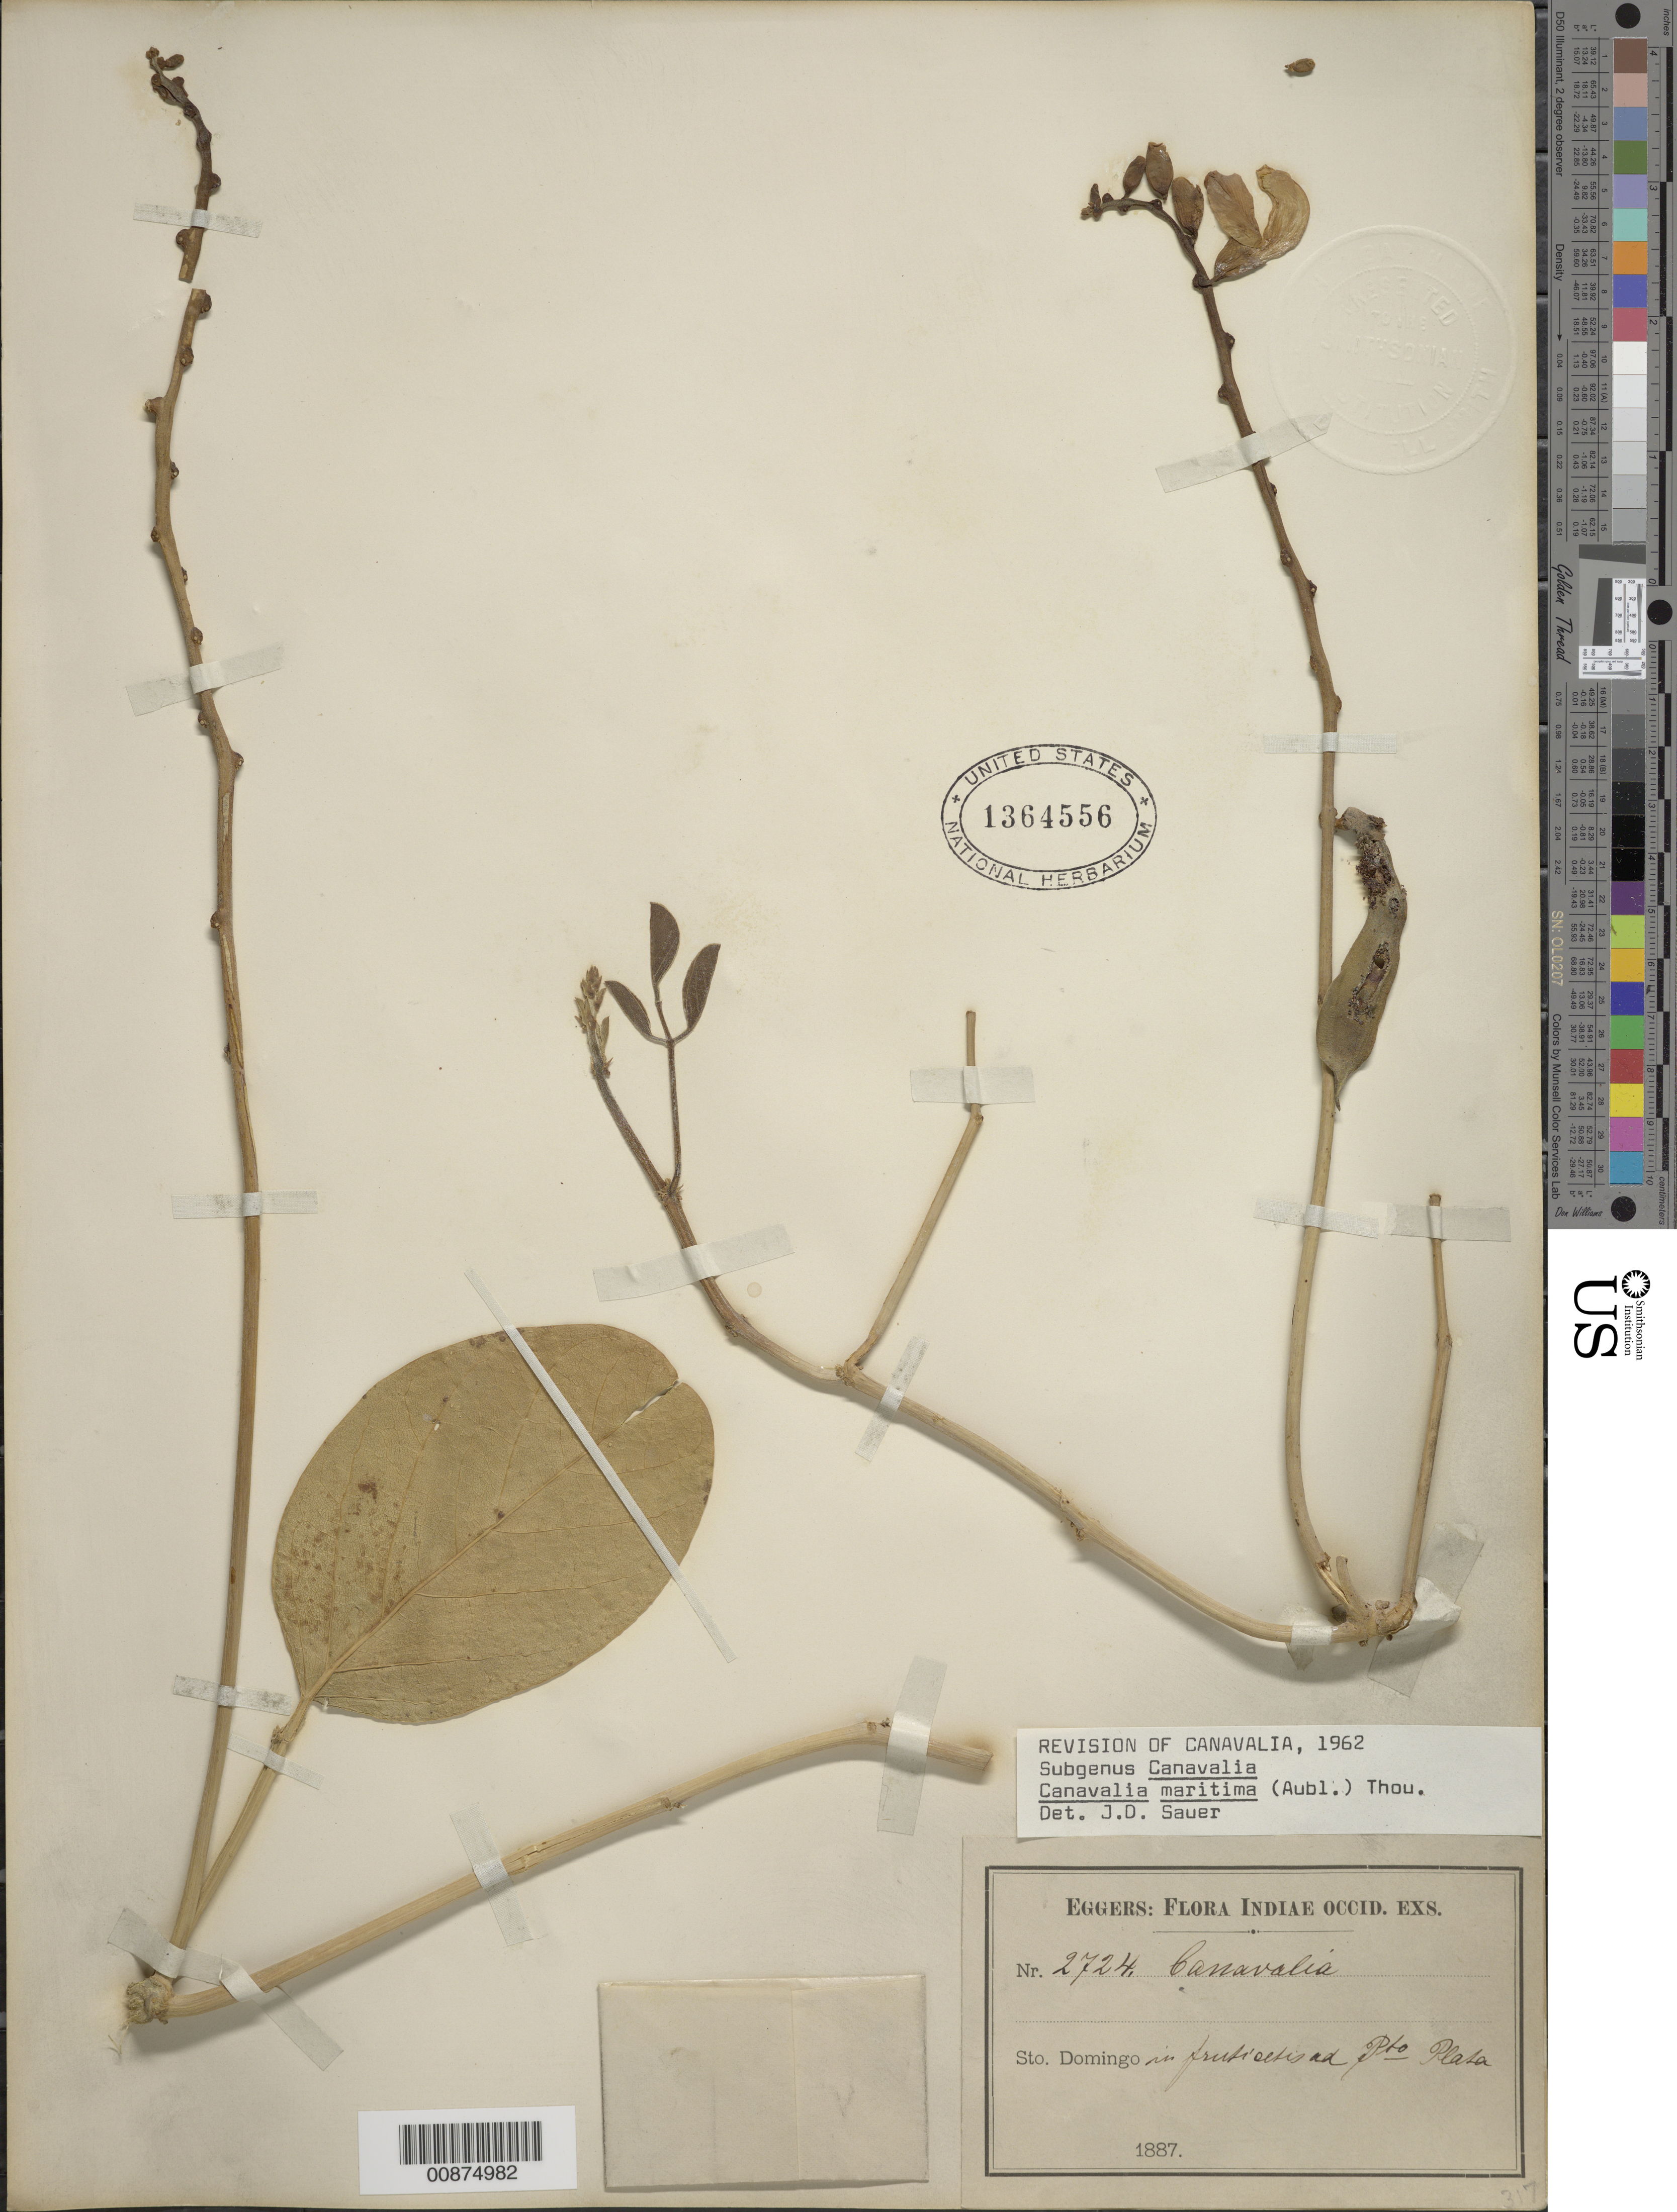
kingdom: Plantae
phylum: Tracheophyta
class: Magnoliopsida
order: Fabales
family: Fabaceae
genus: Canavalia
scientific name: Canavalia rosea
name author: (Sw.) DC.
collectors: H. F. A. von Eggers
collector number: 2724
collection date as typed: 1887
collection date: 1887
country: Dominican Republic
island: Hispaniola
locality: Ad Pto. Plata.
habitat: In fruticetis.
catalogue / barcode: US 1364556